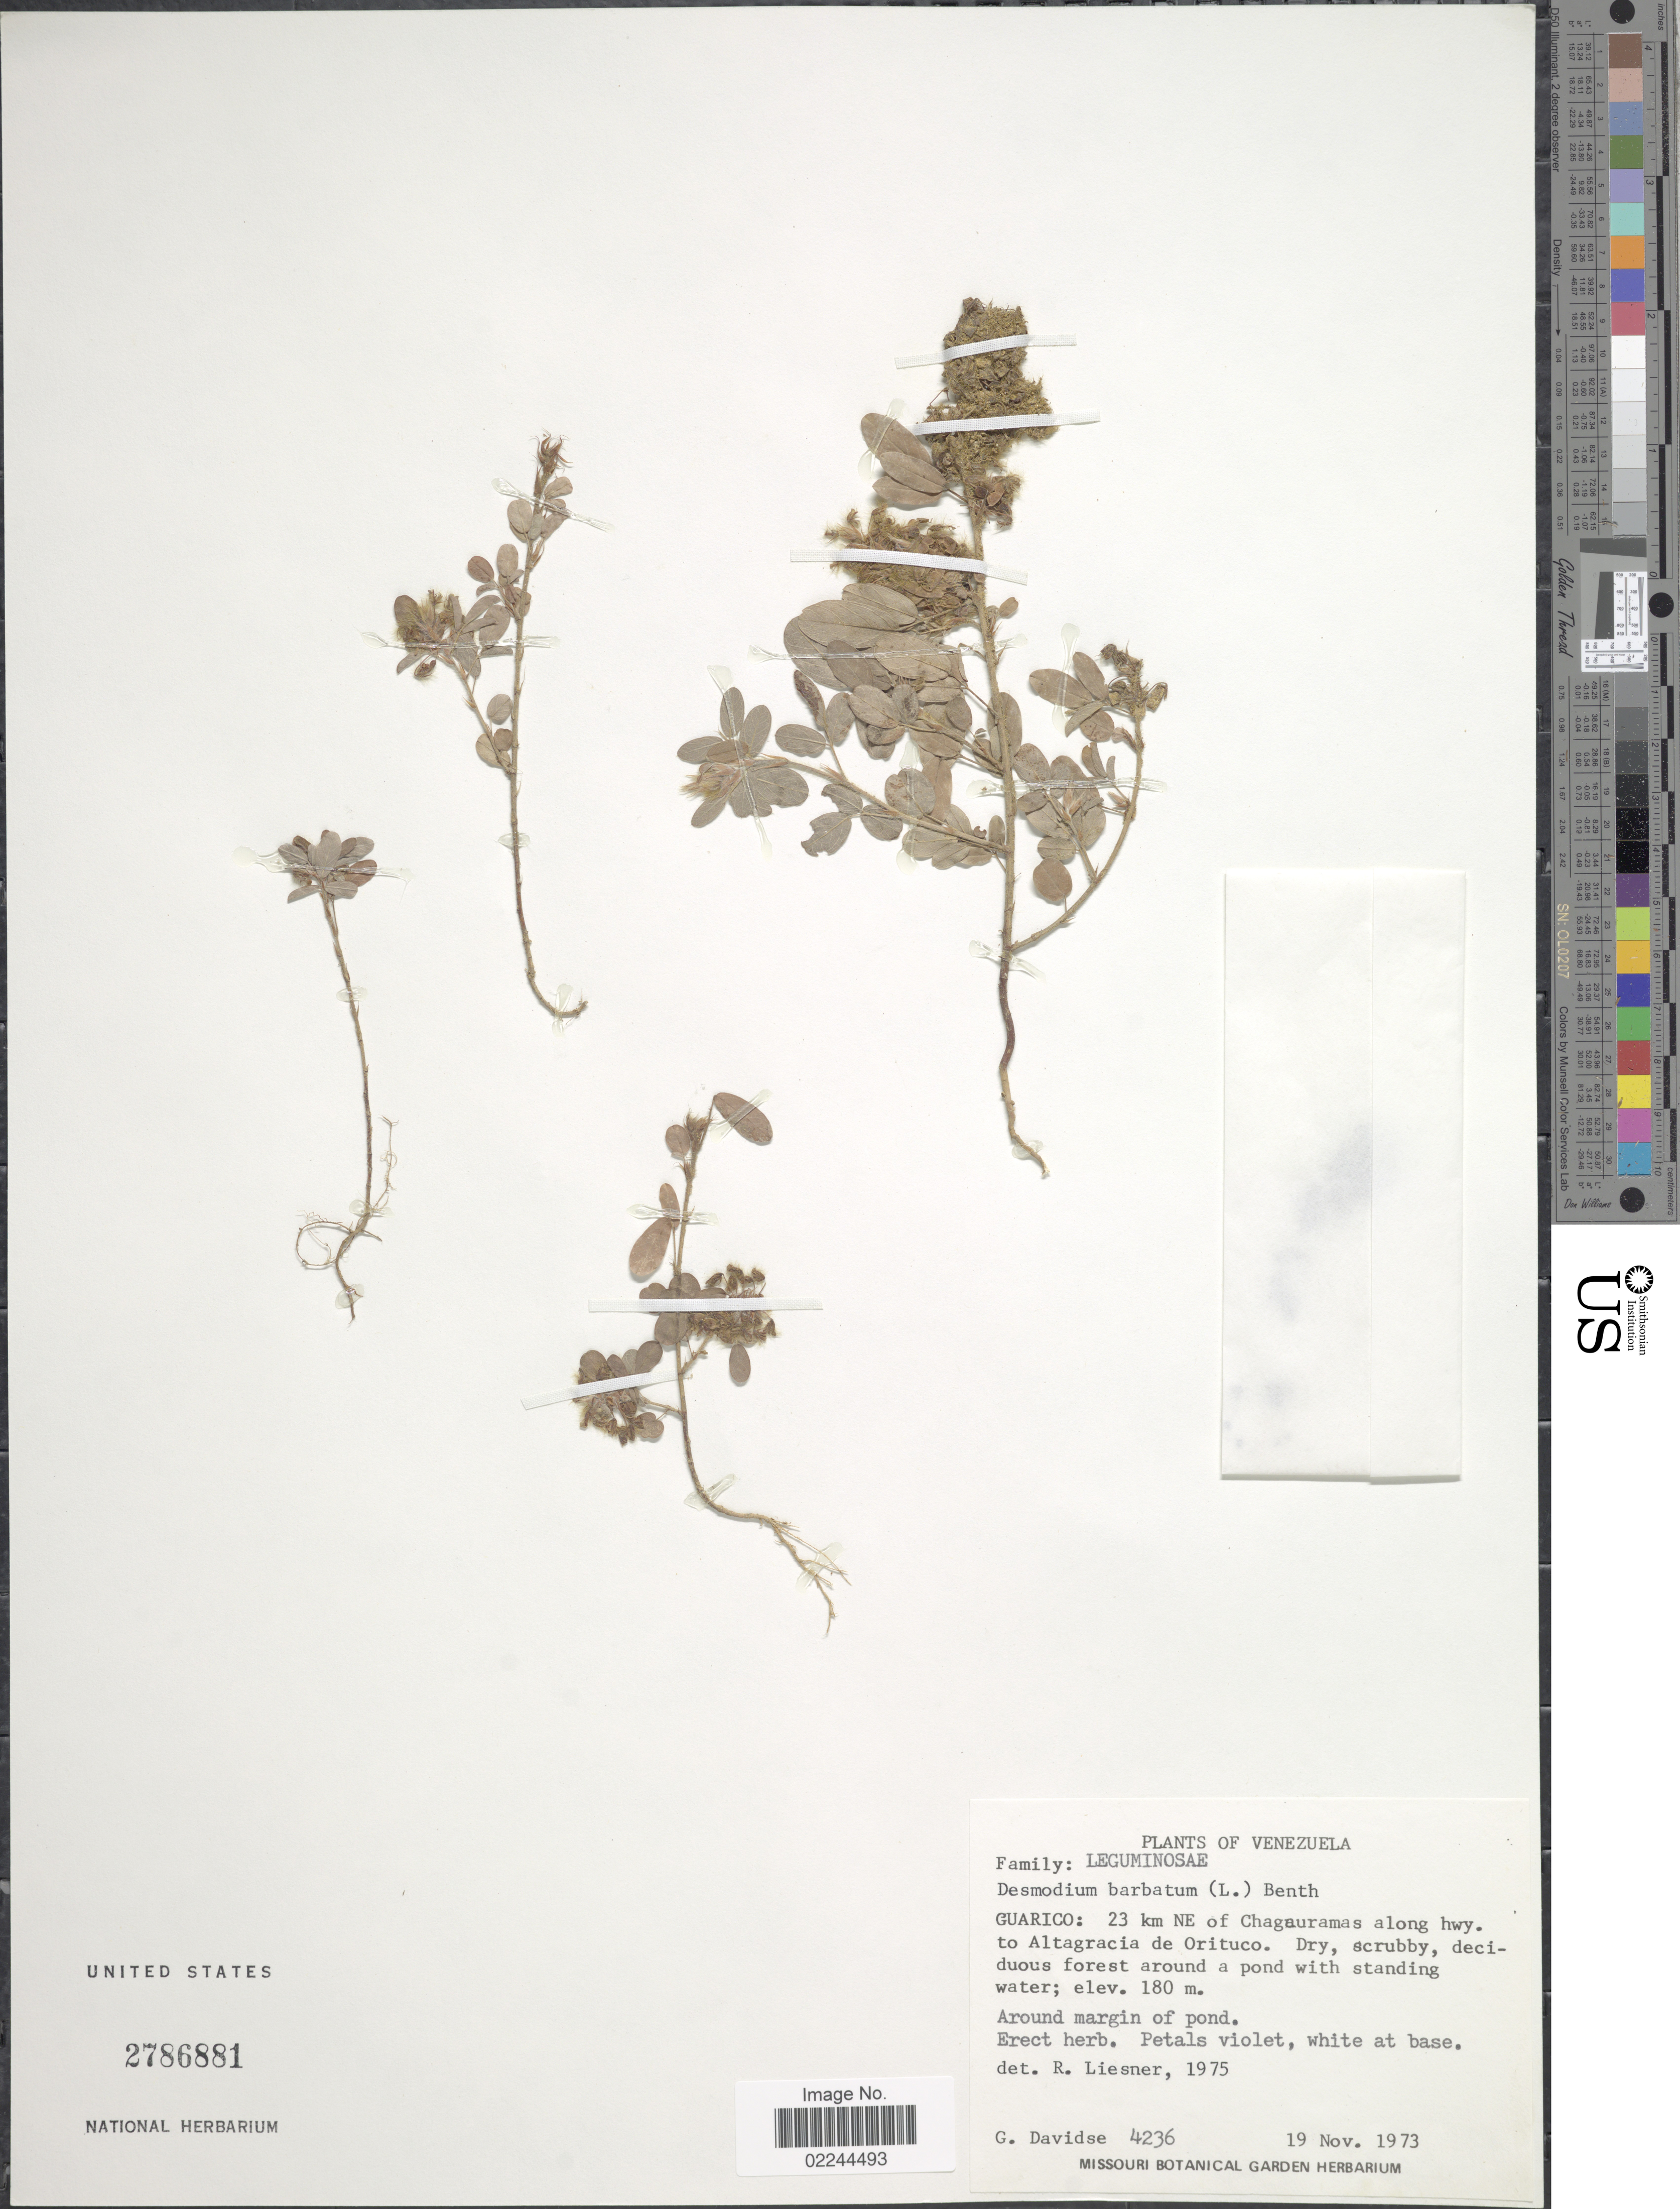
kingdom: Plantae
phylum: Tracheophyta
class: Magnoliopsida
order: Fabales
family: Fabaceae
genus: Grona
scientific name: Grona barbata var. barbata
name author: (L.) H. Ohashi & K. Ohashi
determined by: Strong, Mark T., (BOT), Smithsonian Institution - National Museum of Natural History (UNITED STATES)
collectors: G. Davidse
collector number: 4236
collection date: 1973-11-19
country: Venezuela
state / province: Guárico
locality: Guarico: 23 km Ne of Chagauramas along hwy. to Altagracia de Orituco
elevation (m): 180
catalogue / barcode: US 2786881